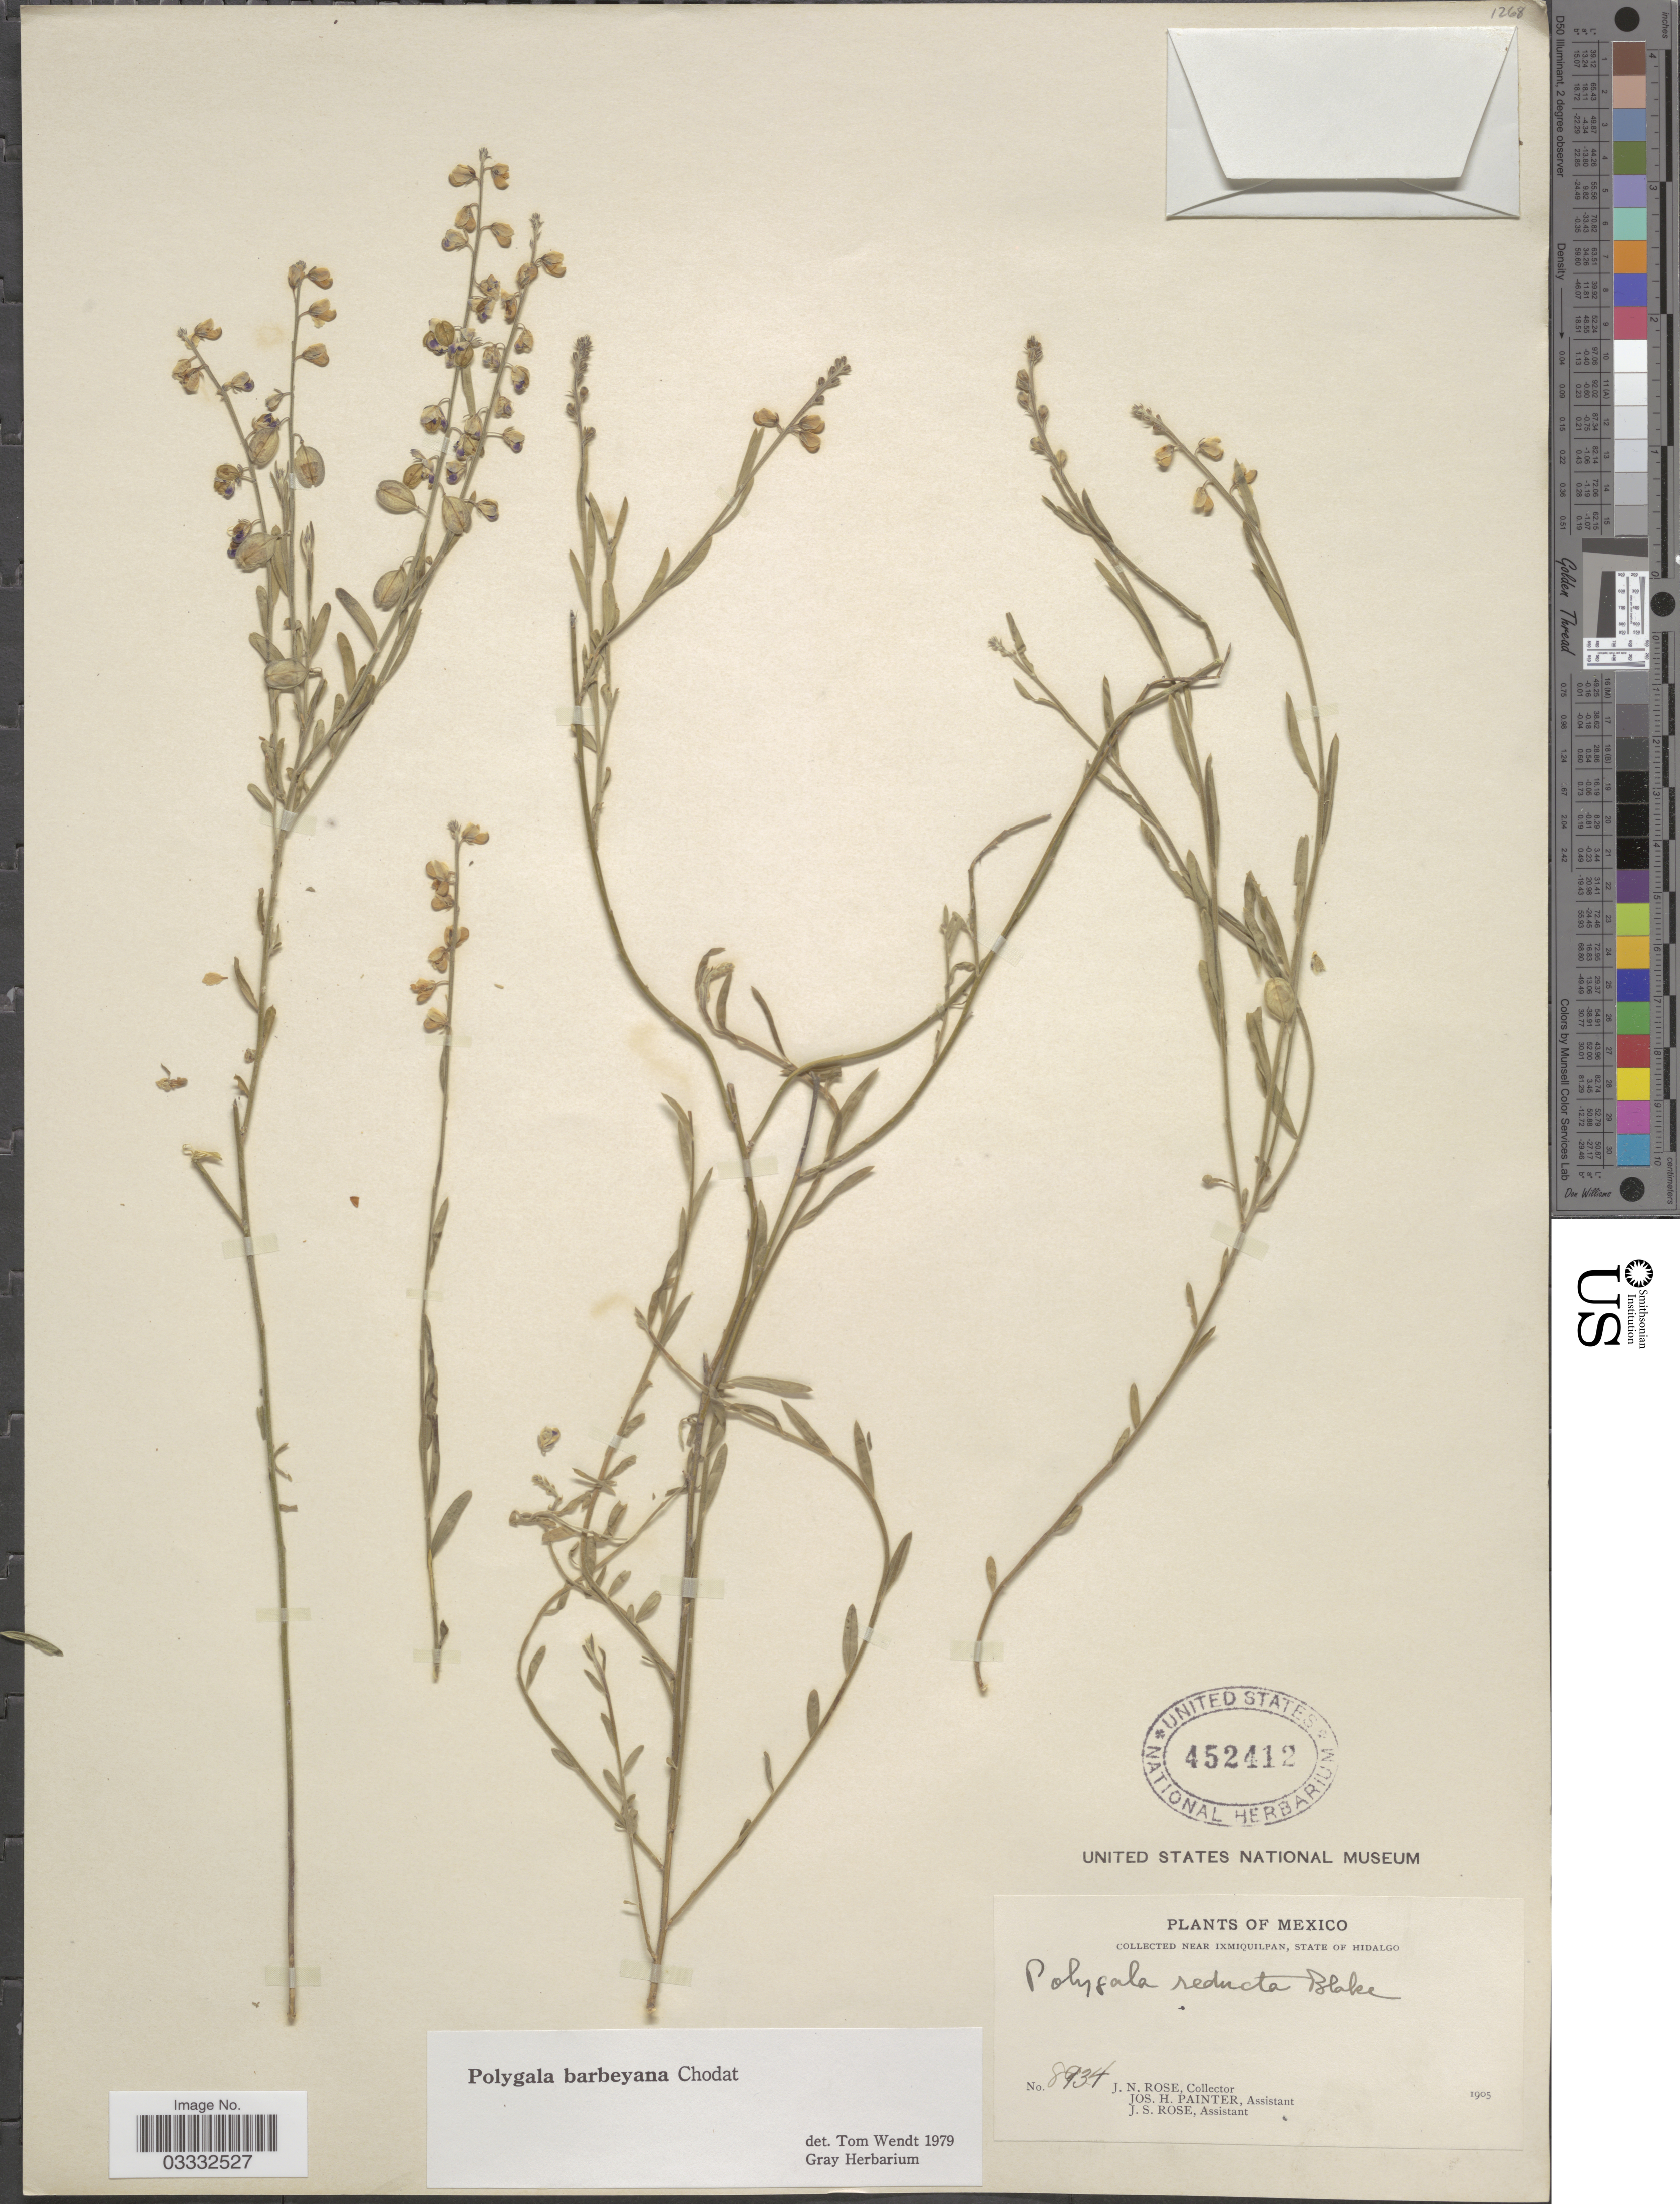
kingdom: Plantae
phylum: Tracheophyta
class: Magnoliopsida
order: Fabales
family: Polygalaceae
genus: Hebecarpa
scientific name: Hebecarpa barbeyana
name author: (Chodat) J.R. Abbott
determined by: Strong, Mark T., (BOT), Smithsonian Institution - National Museum of Natural History (UNITED STATES)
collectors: J. N. Rose, J. H. Painter & J. S. Rose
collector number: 8934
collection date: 1905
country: Mexico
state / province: Hidalgo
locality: Near Ixmiquilpan.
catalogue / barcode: US 452412